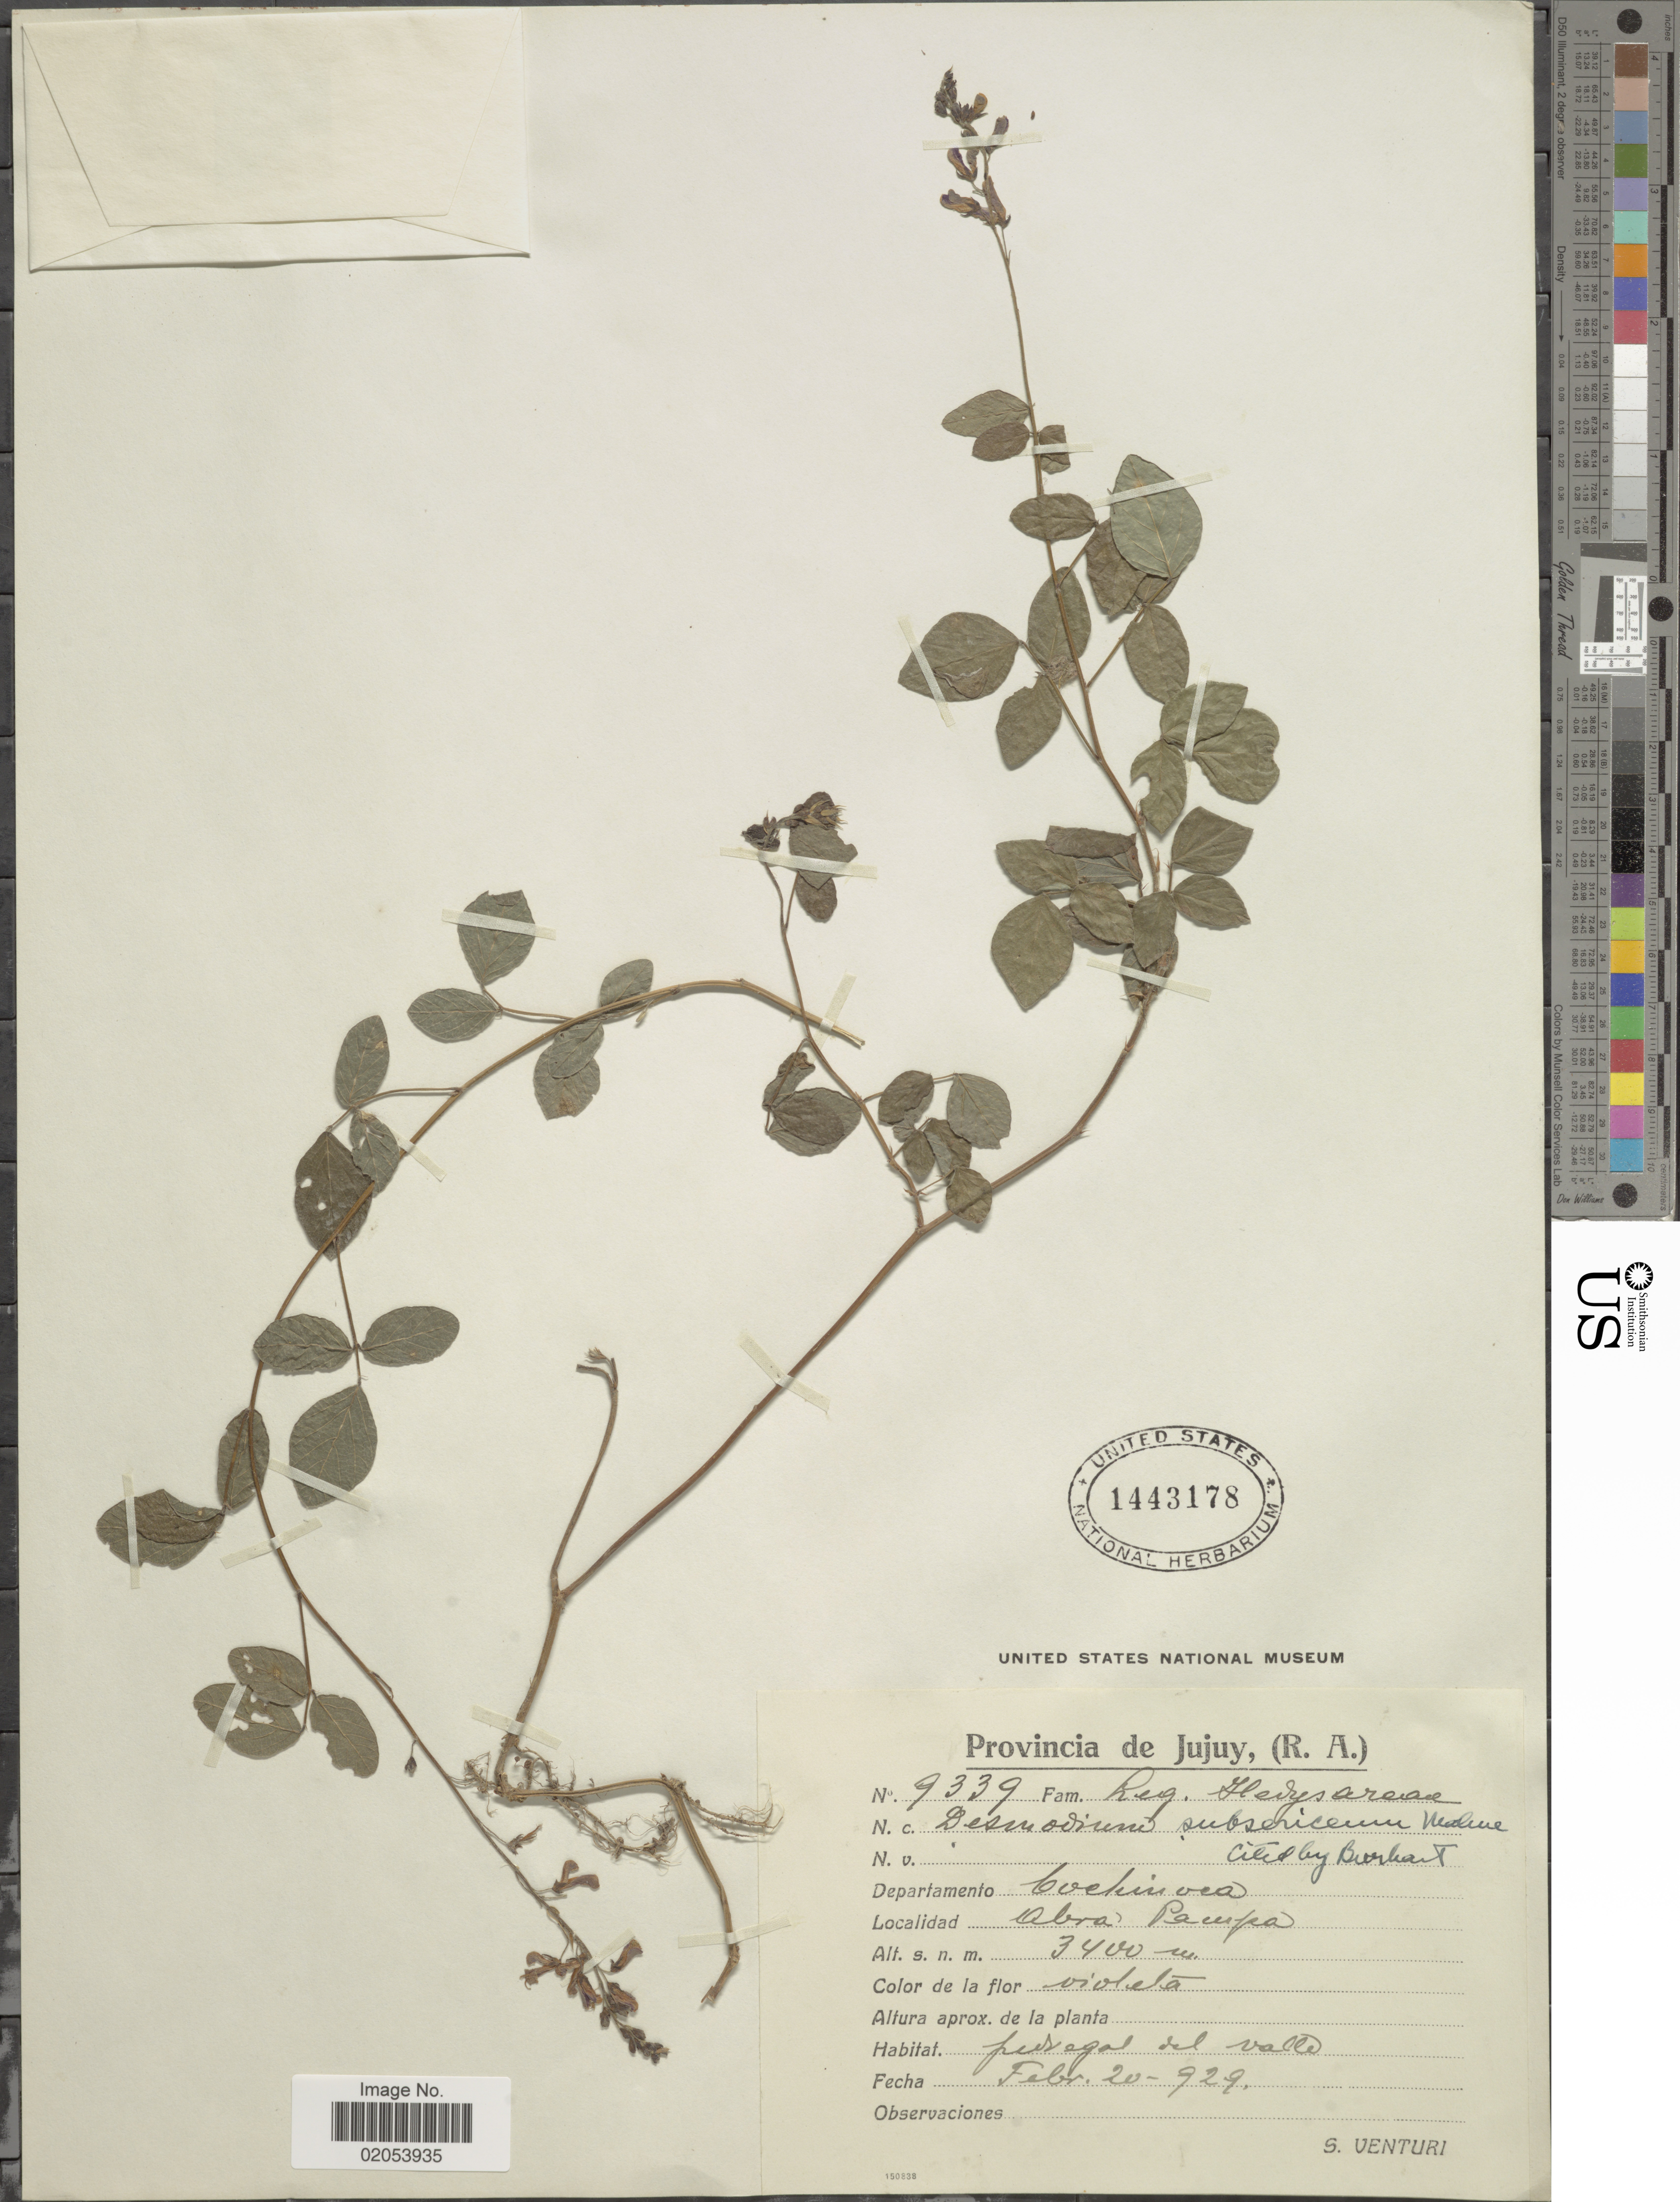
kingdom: Plantae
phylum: Tracheophyta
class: Magnoliopsida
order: Fabales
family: Fabaceae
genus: Desmodium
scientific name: Desmodium subsericeum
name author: Malme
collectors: S. Venturi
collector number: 9339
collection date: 1929-02-20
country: Argentina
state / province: Jujuy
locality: Provincia de Jujuy, (R.A.). Departamento Cochinoca. Abra Pampa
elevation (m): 3400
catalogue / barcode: US 1443178